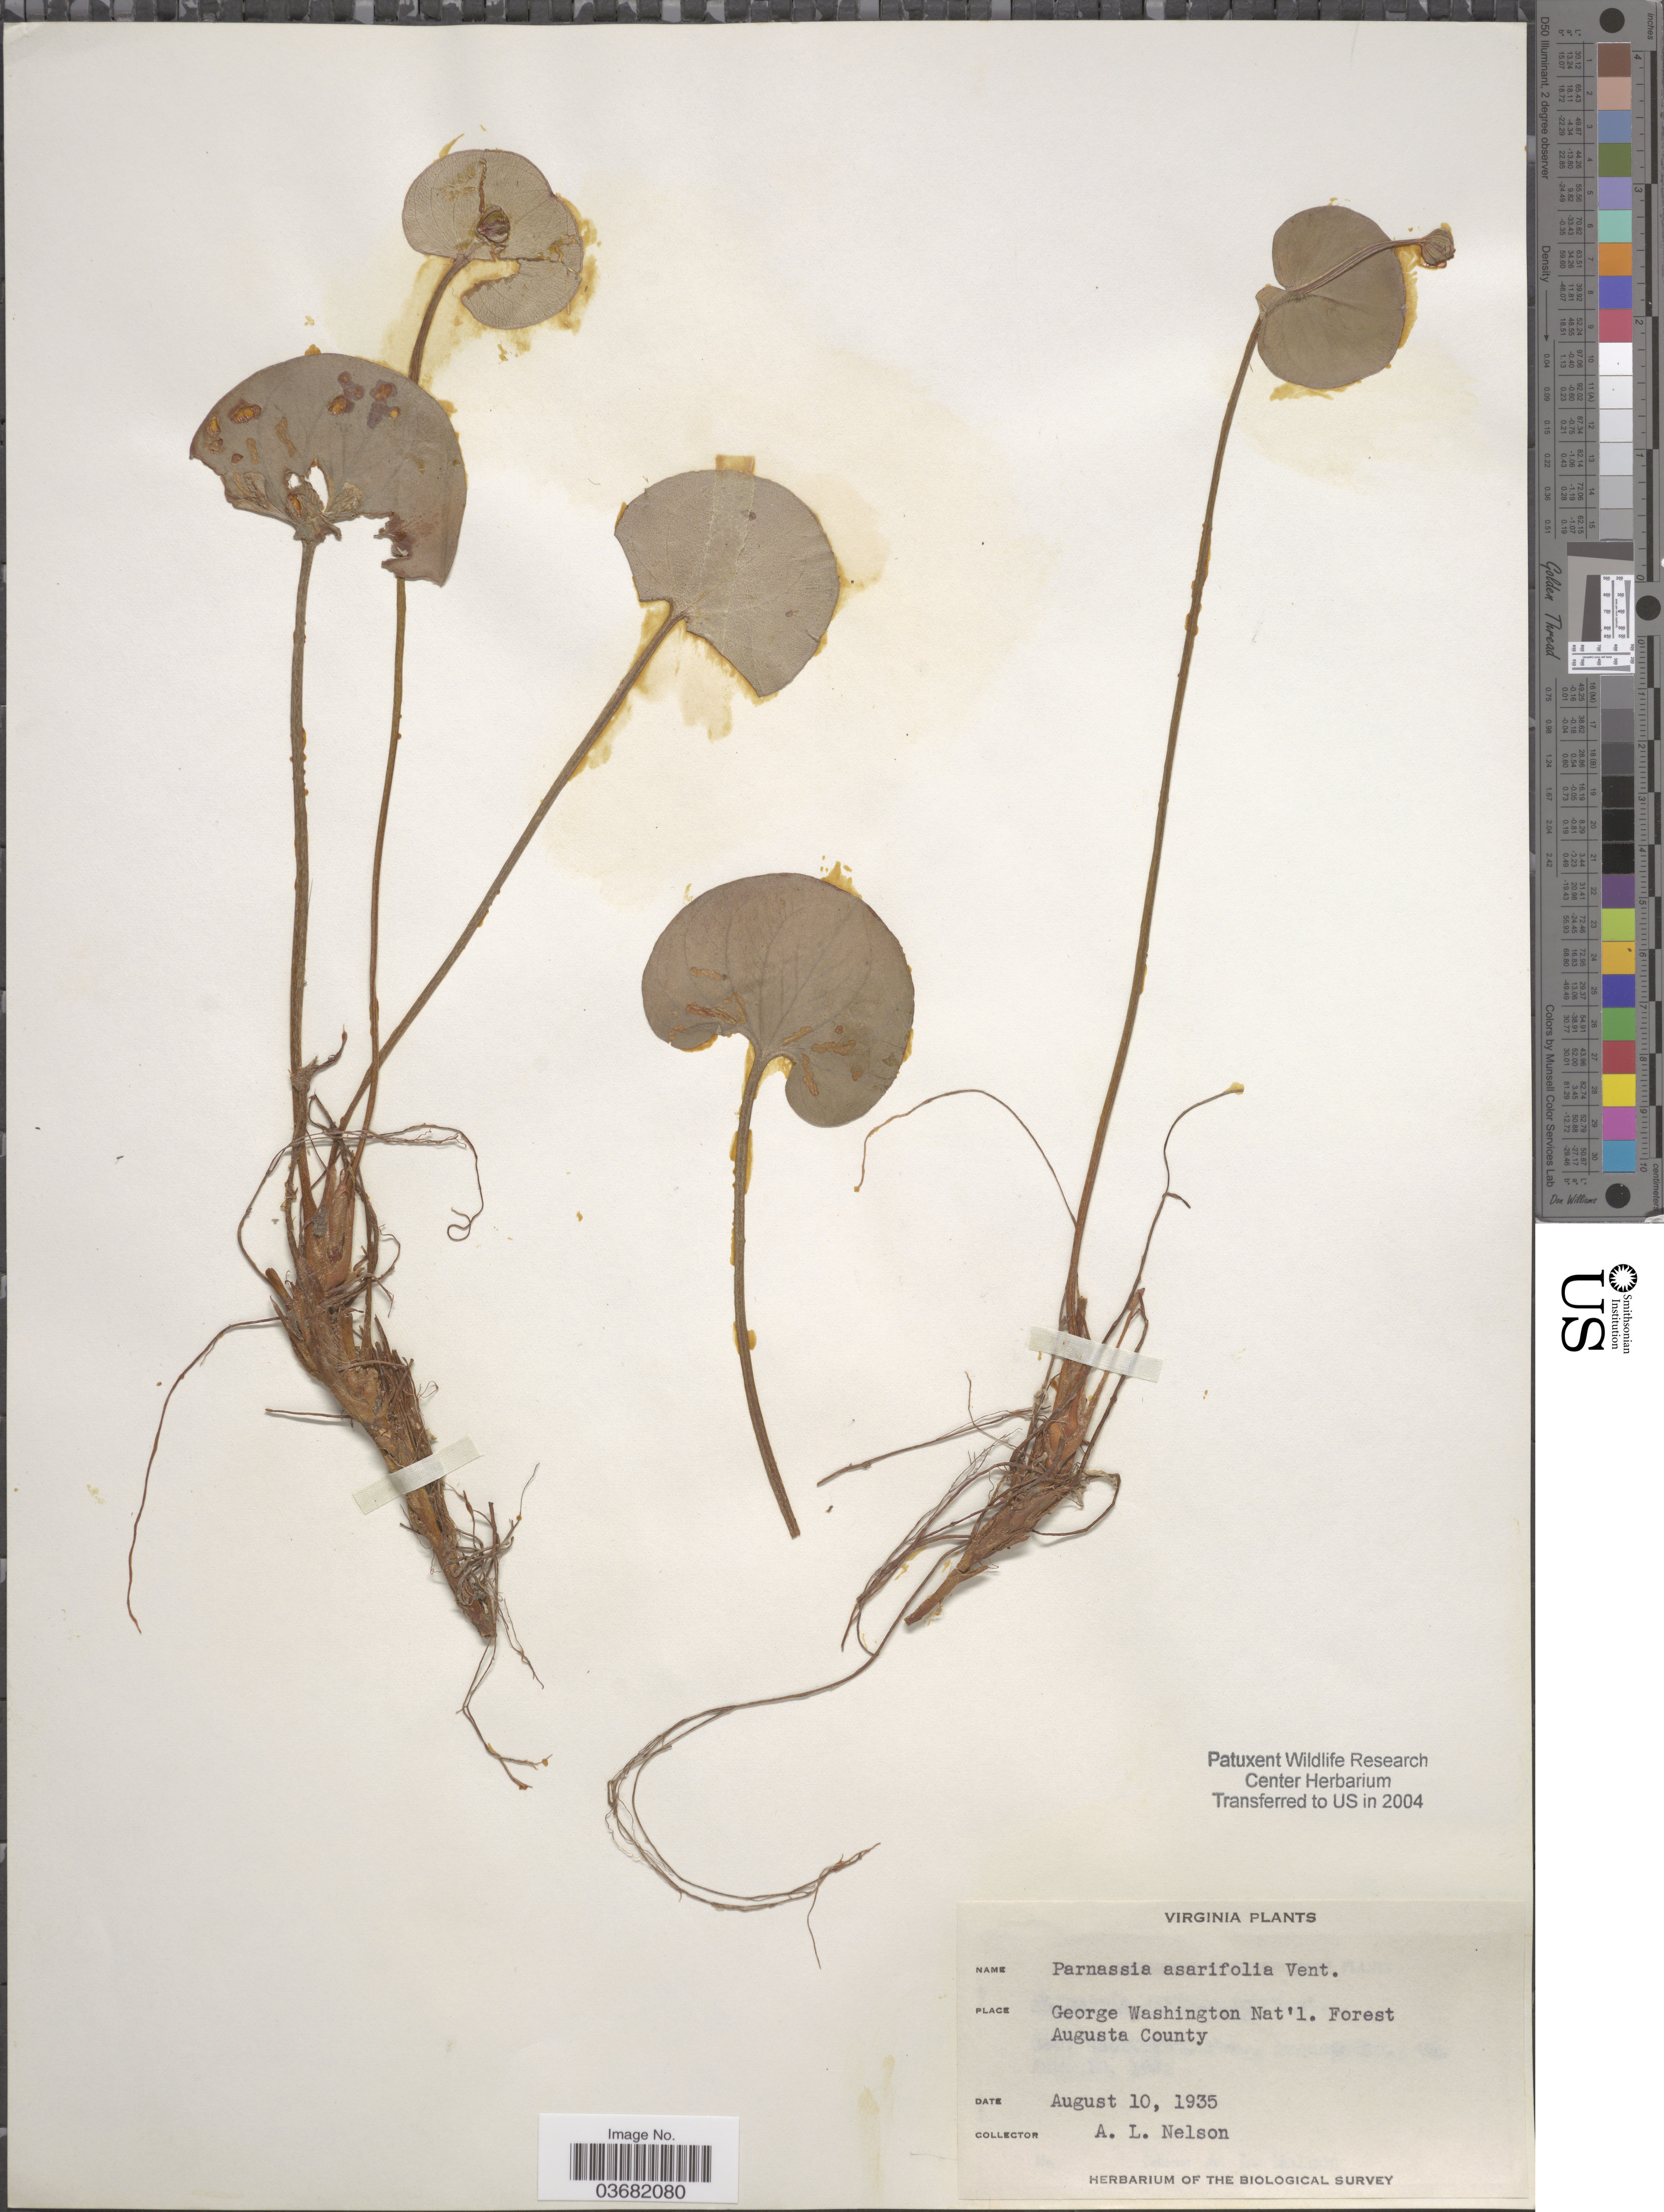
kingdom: Plantae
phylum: Tracheophyta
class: Magnoliopsida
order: Celastrales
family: Parnassiaceae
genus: Parnassia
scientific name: Parnassia asarifolia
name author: Vent.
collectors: A. L. Nelson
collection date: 1935-08-10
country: United States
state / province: Virginia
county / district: Augusta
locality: George Washington Nat'l. Forest. Augusta County. The Biological Survey.